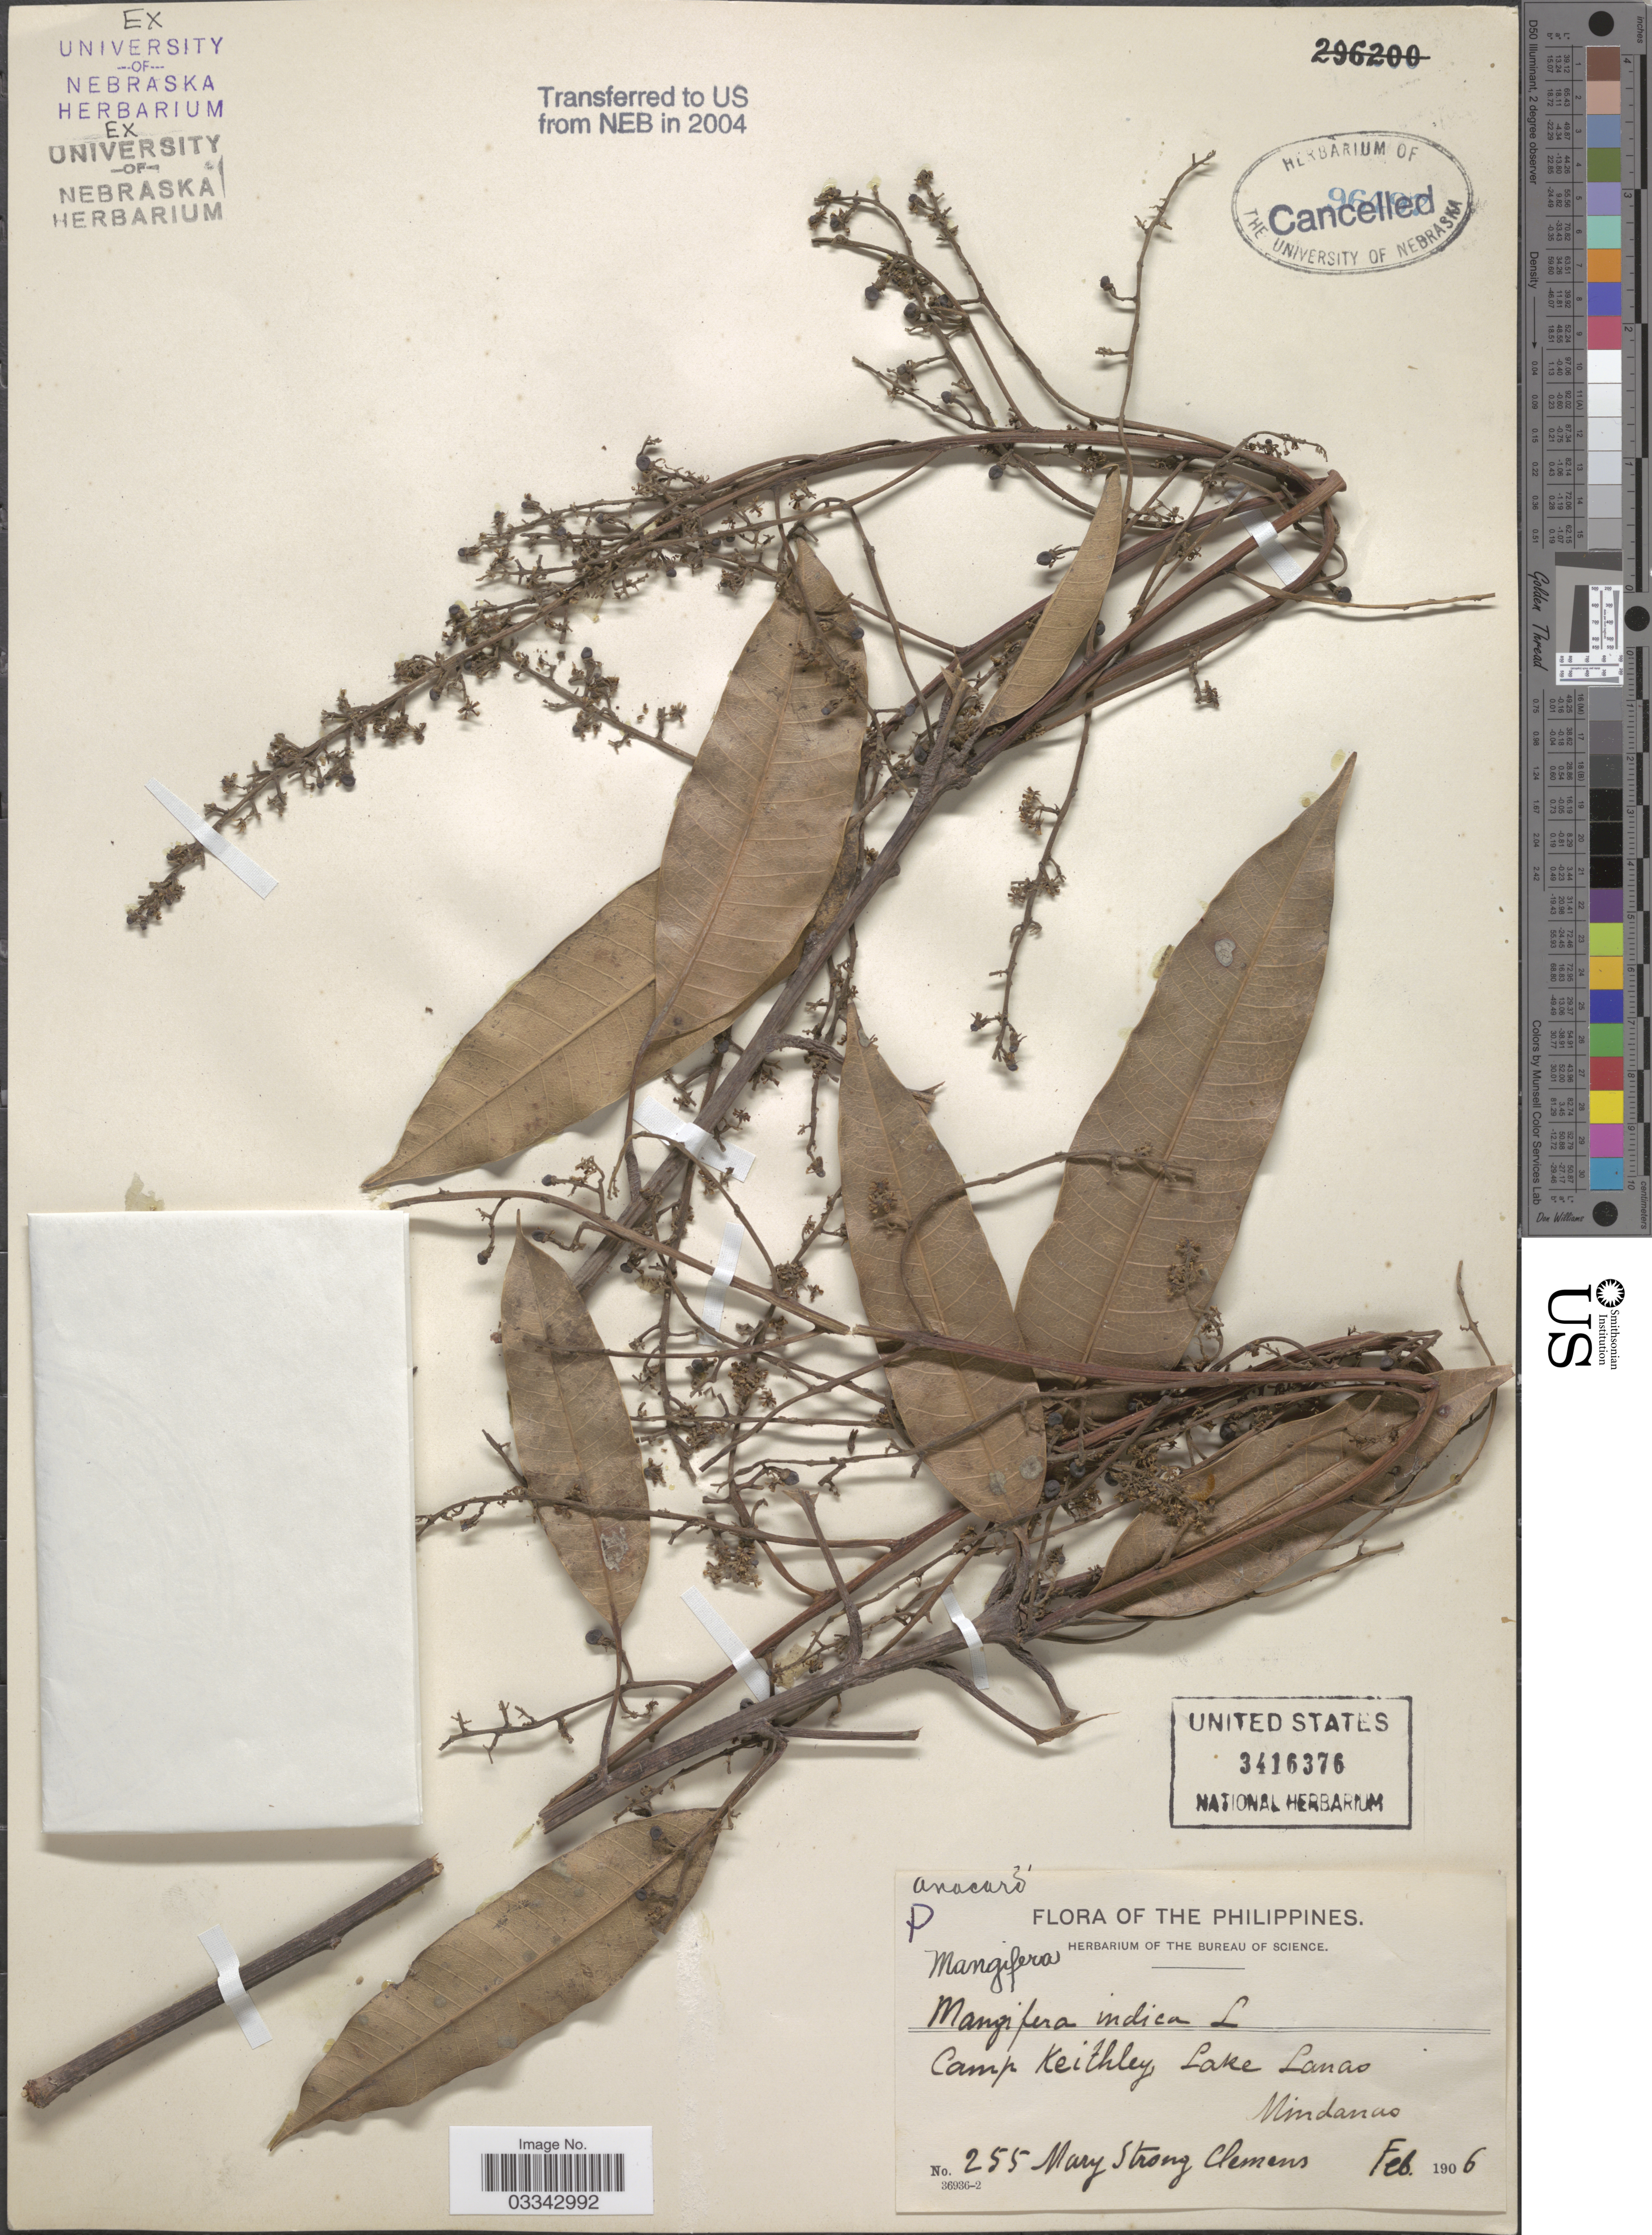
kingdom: Plantae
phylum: Tracheophyta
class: Magnoliopsida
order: Sapindales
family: Anacardiaceae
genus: Mangifera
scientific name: Mangifera indica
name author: L.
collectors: M. S. Clemens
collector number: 255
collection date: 1906-02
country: Philippines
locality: Camp Keithley Lake Lanao. Mindanao.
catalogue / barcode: US 3416376